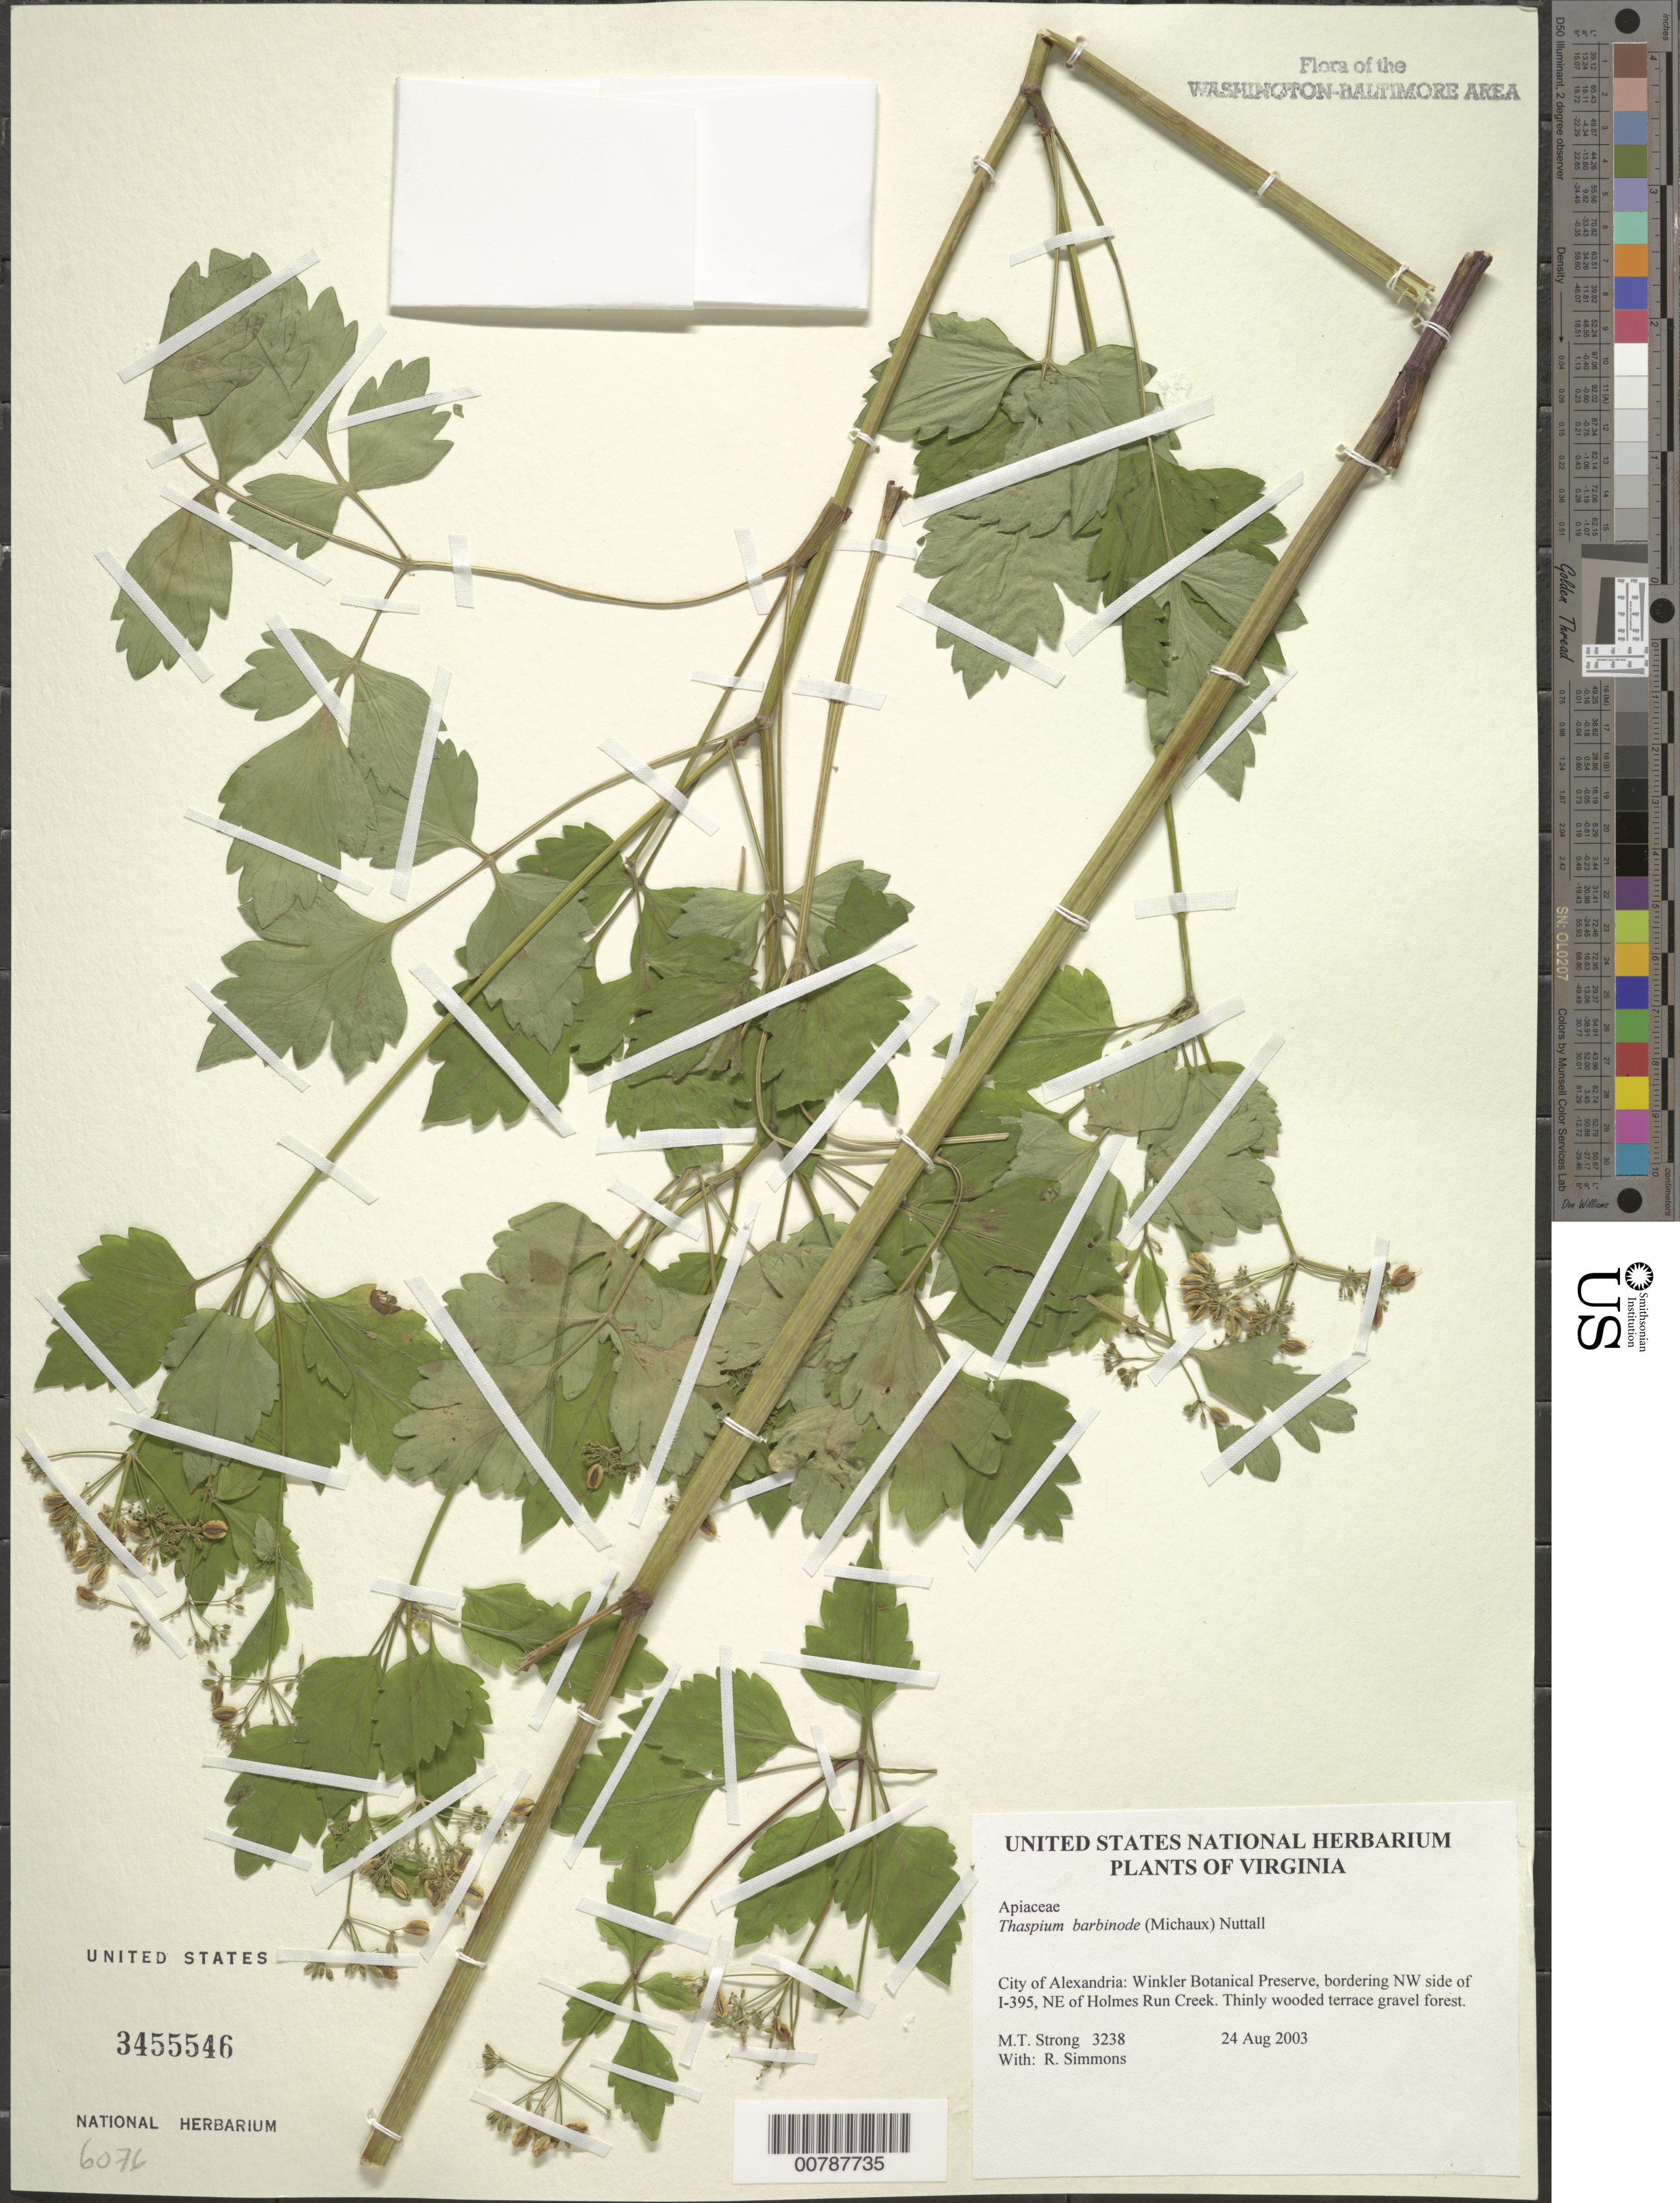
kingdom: Plantae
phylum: Tracheophyta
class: Magnoliopsida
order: Apiales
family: Apiaceae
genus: Thaspium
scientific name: Thaspium barbinode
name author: (Michx.) Nutt.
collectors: M. T. Strong & R. Simmons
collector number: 3238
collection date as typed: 24 Aug 2003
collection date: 2003-08-24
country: United States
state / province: Virginia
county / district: City of Alexandria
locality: Winkler Botanical Preserve, bordering NW side of I-395, NE of Holmes Run Creek.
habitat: Thinly wooded terrace gravel forest.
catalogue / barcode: US 3455546